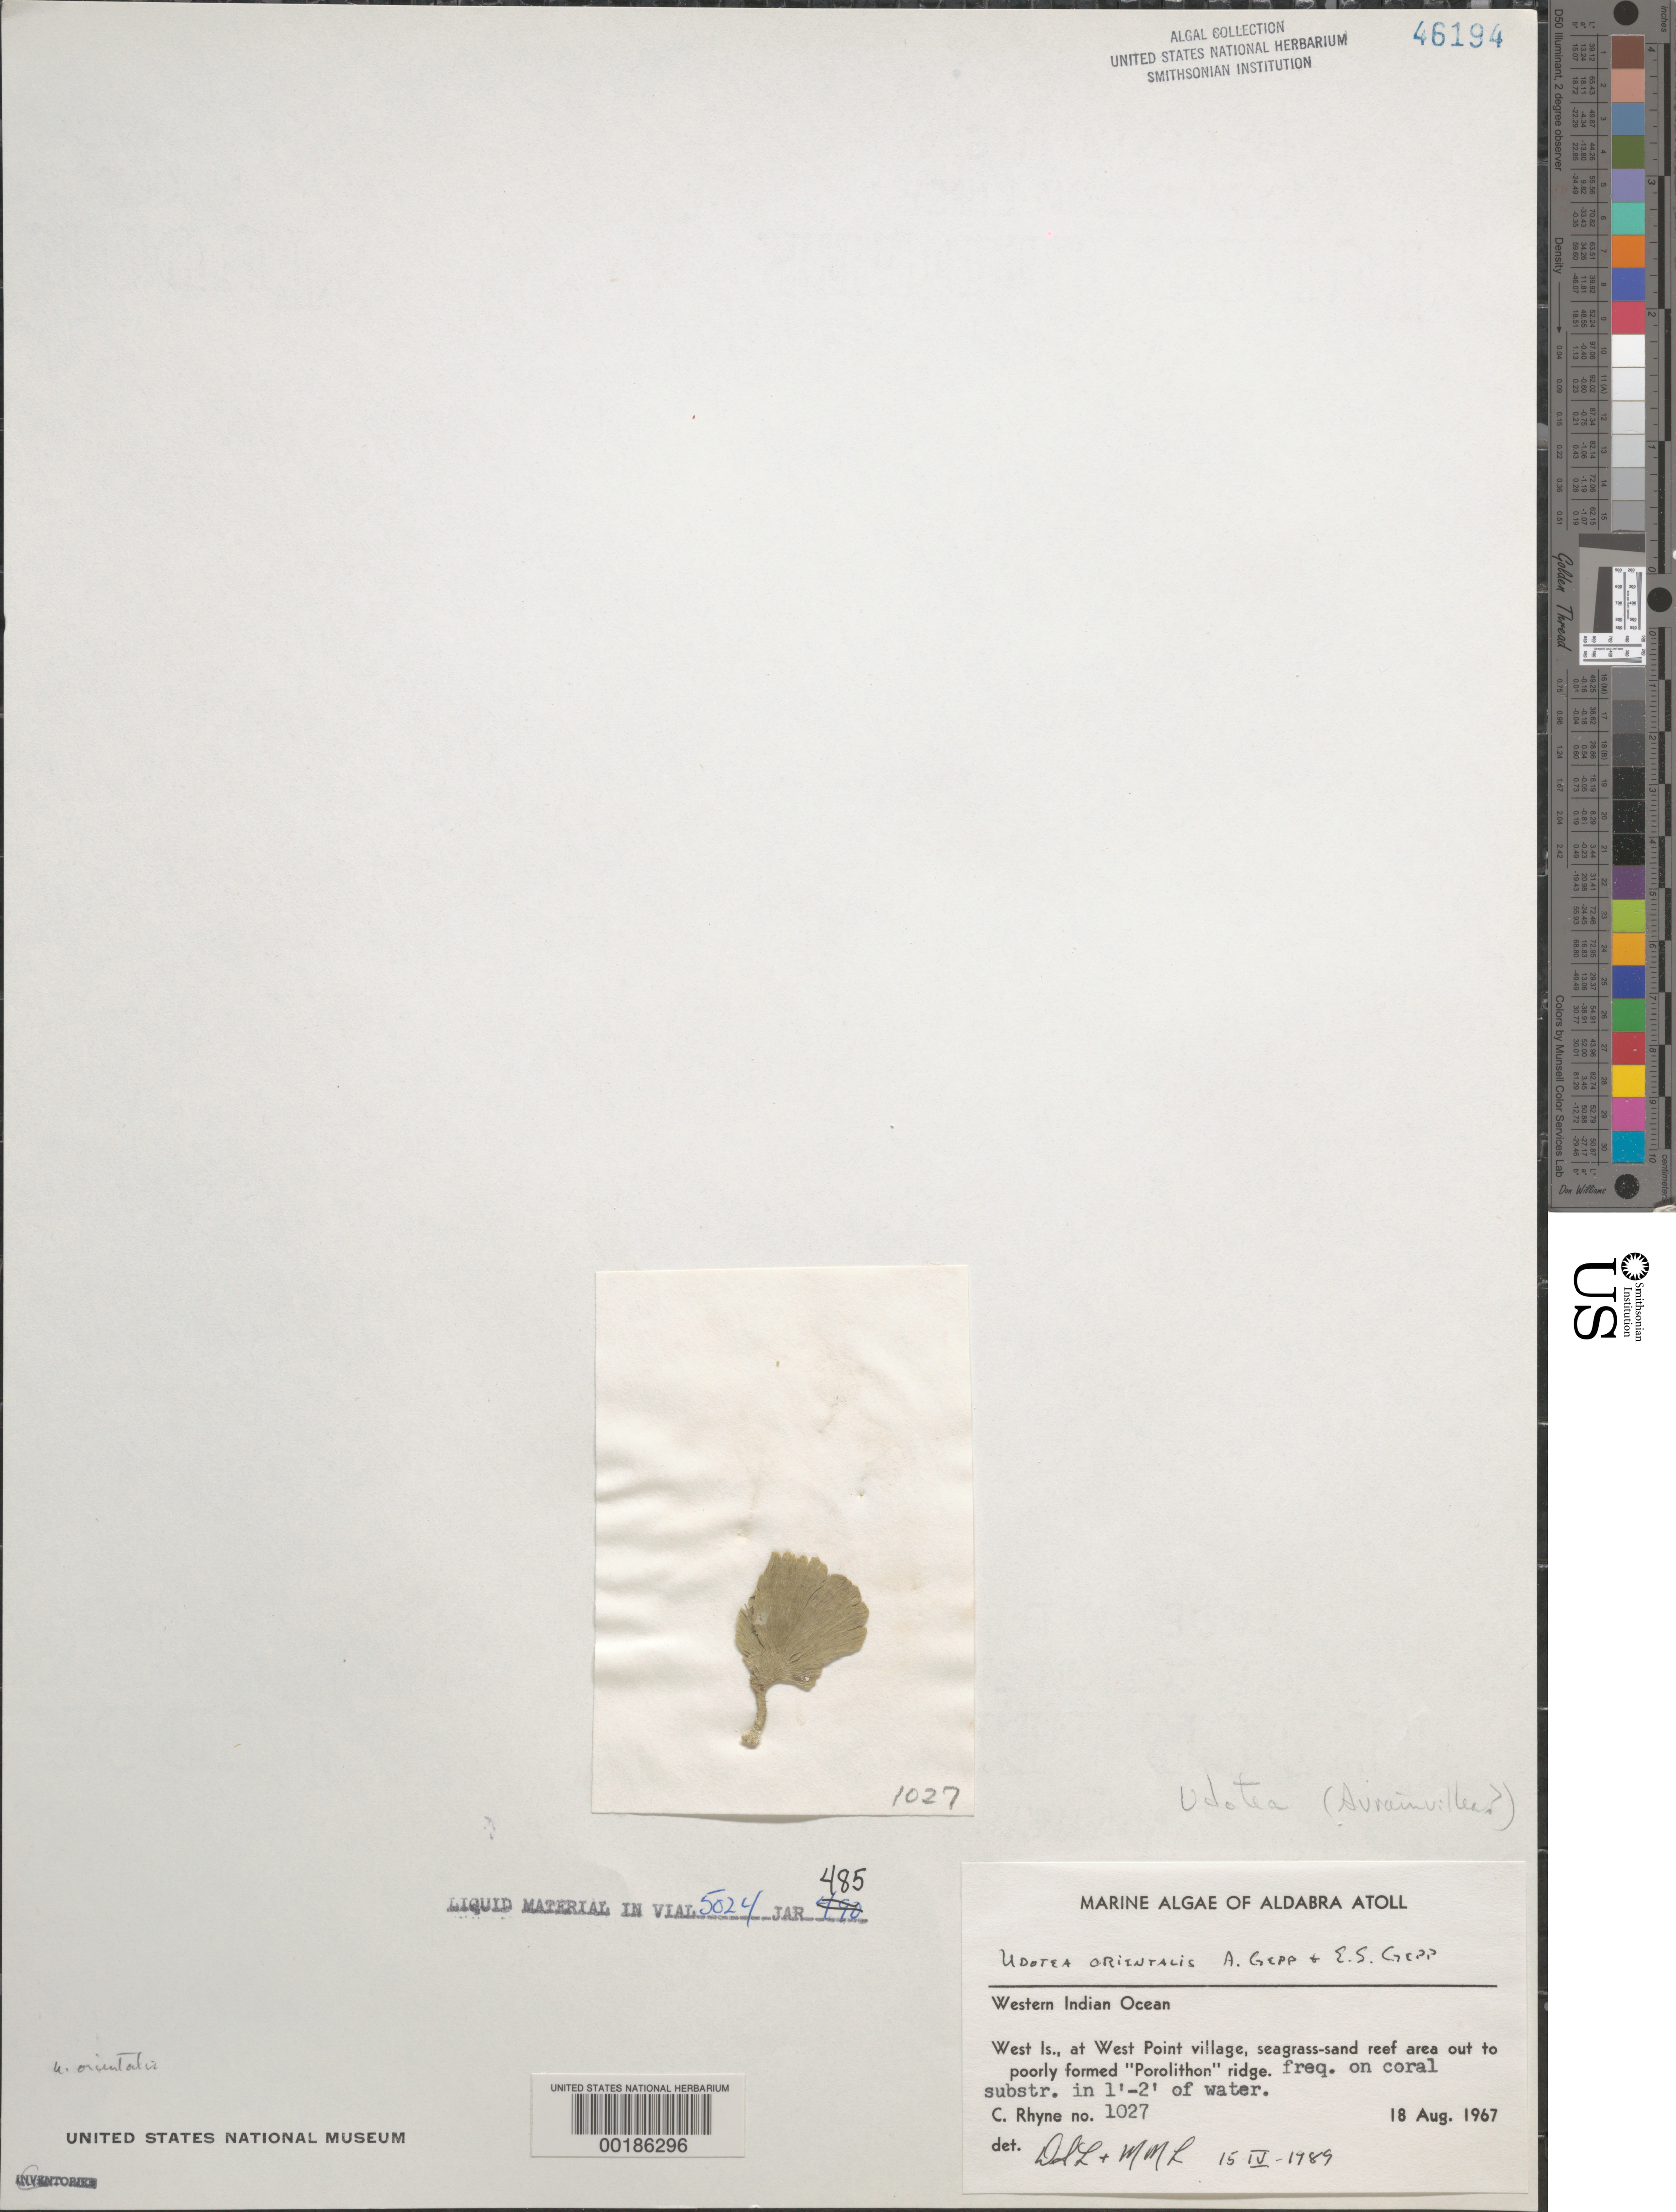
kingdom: Plantae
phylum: Chlorophyta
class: Ulvophyceae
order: Bryopsidales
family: Udoteaceae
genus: Udotea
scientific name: Udotea orientalis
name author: A. Gepp & E. Gepp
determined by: Littler, D. S.; Littler, M. M.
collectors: C. Rhyne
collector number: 1027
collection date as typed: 18 Aug 1967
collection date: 1967-08-18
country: Seychelles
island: Aldabra Atoll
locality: West Islet, West Point Village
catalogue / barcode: US 46194